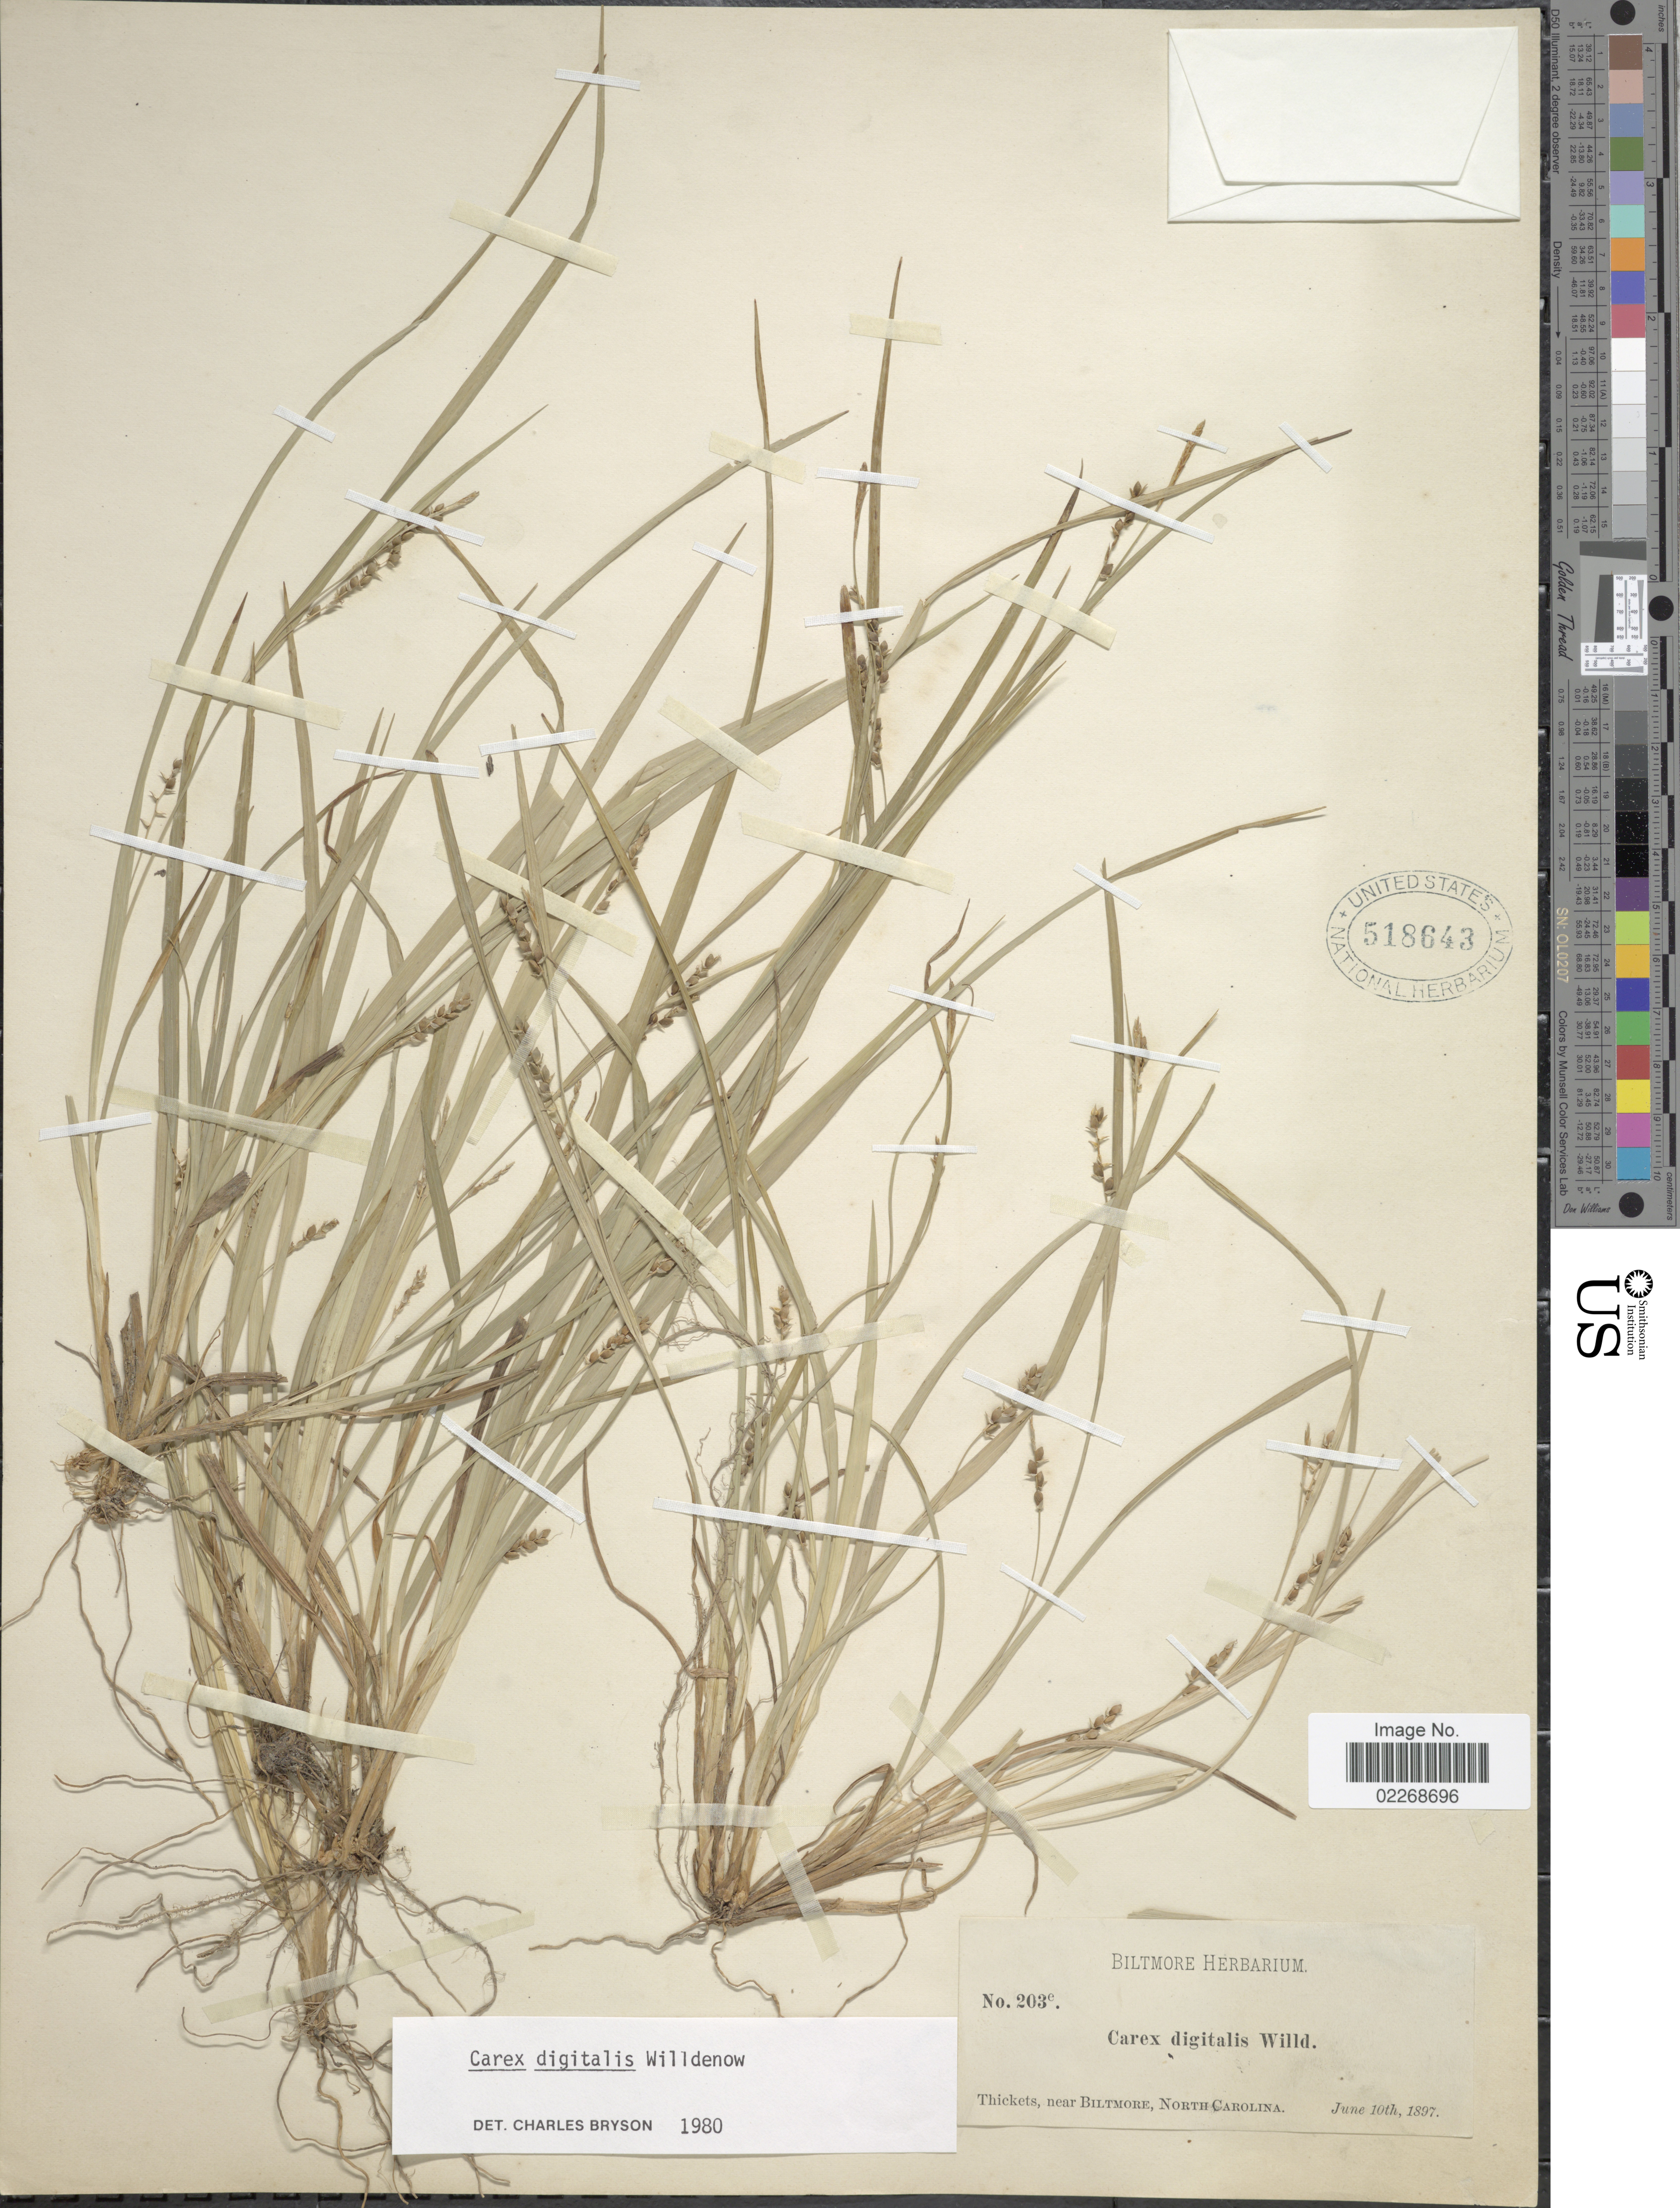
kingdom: Plantae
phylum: Tracheophyta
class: Liliopsida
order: Poales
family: Cyperaceae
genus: Carex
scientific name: Carex digitalis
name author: Willd.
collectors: ex herb. Biltmore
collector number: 203e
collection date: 1897-06-10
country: United States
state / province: North Carolina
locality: Thickets, near Biltmore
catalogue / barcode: US 518643